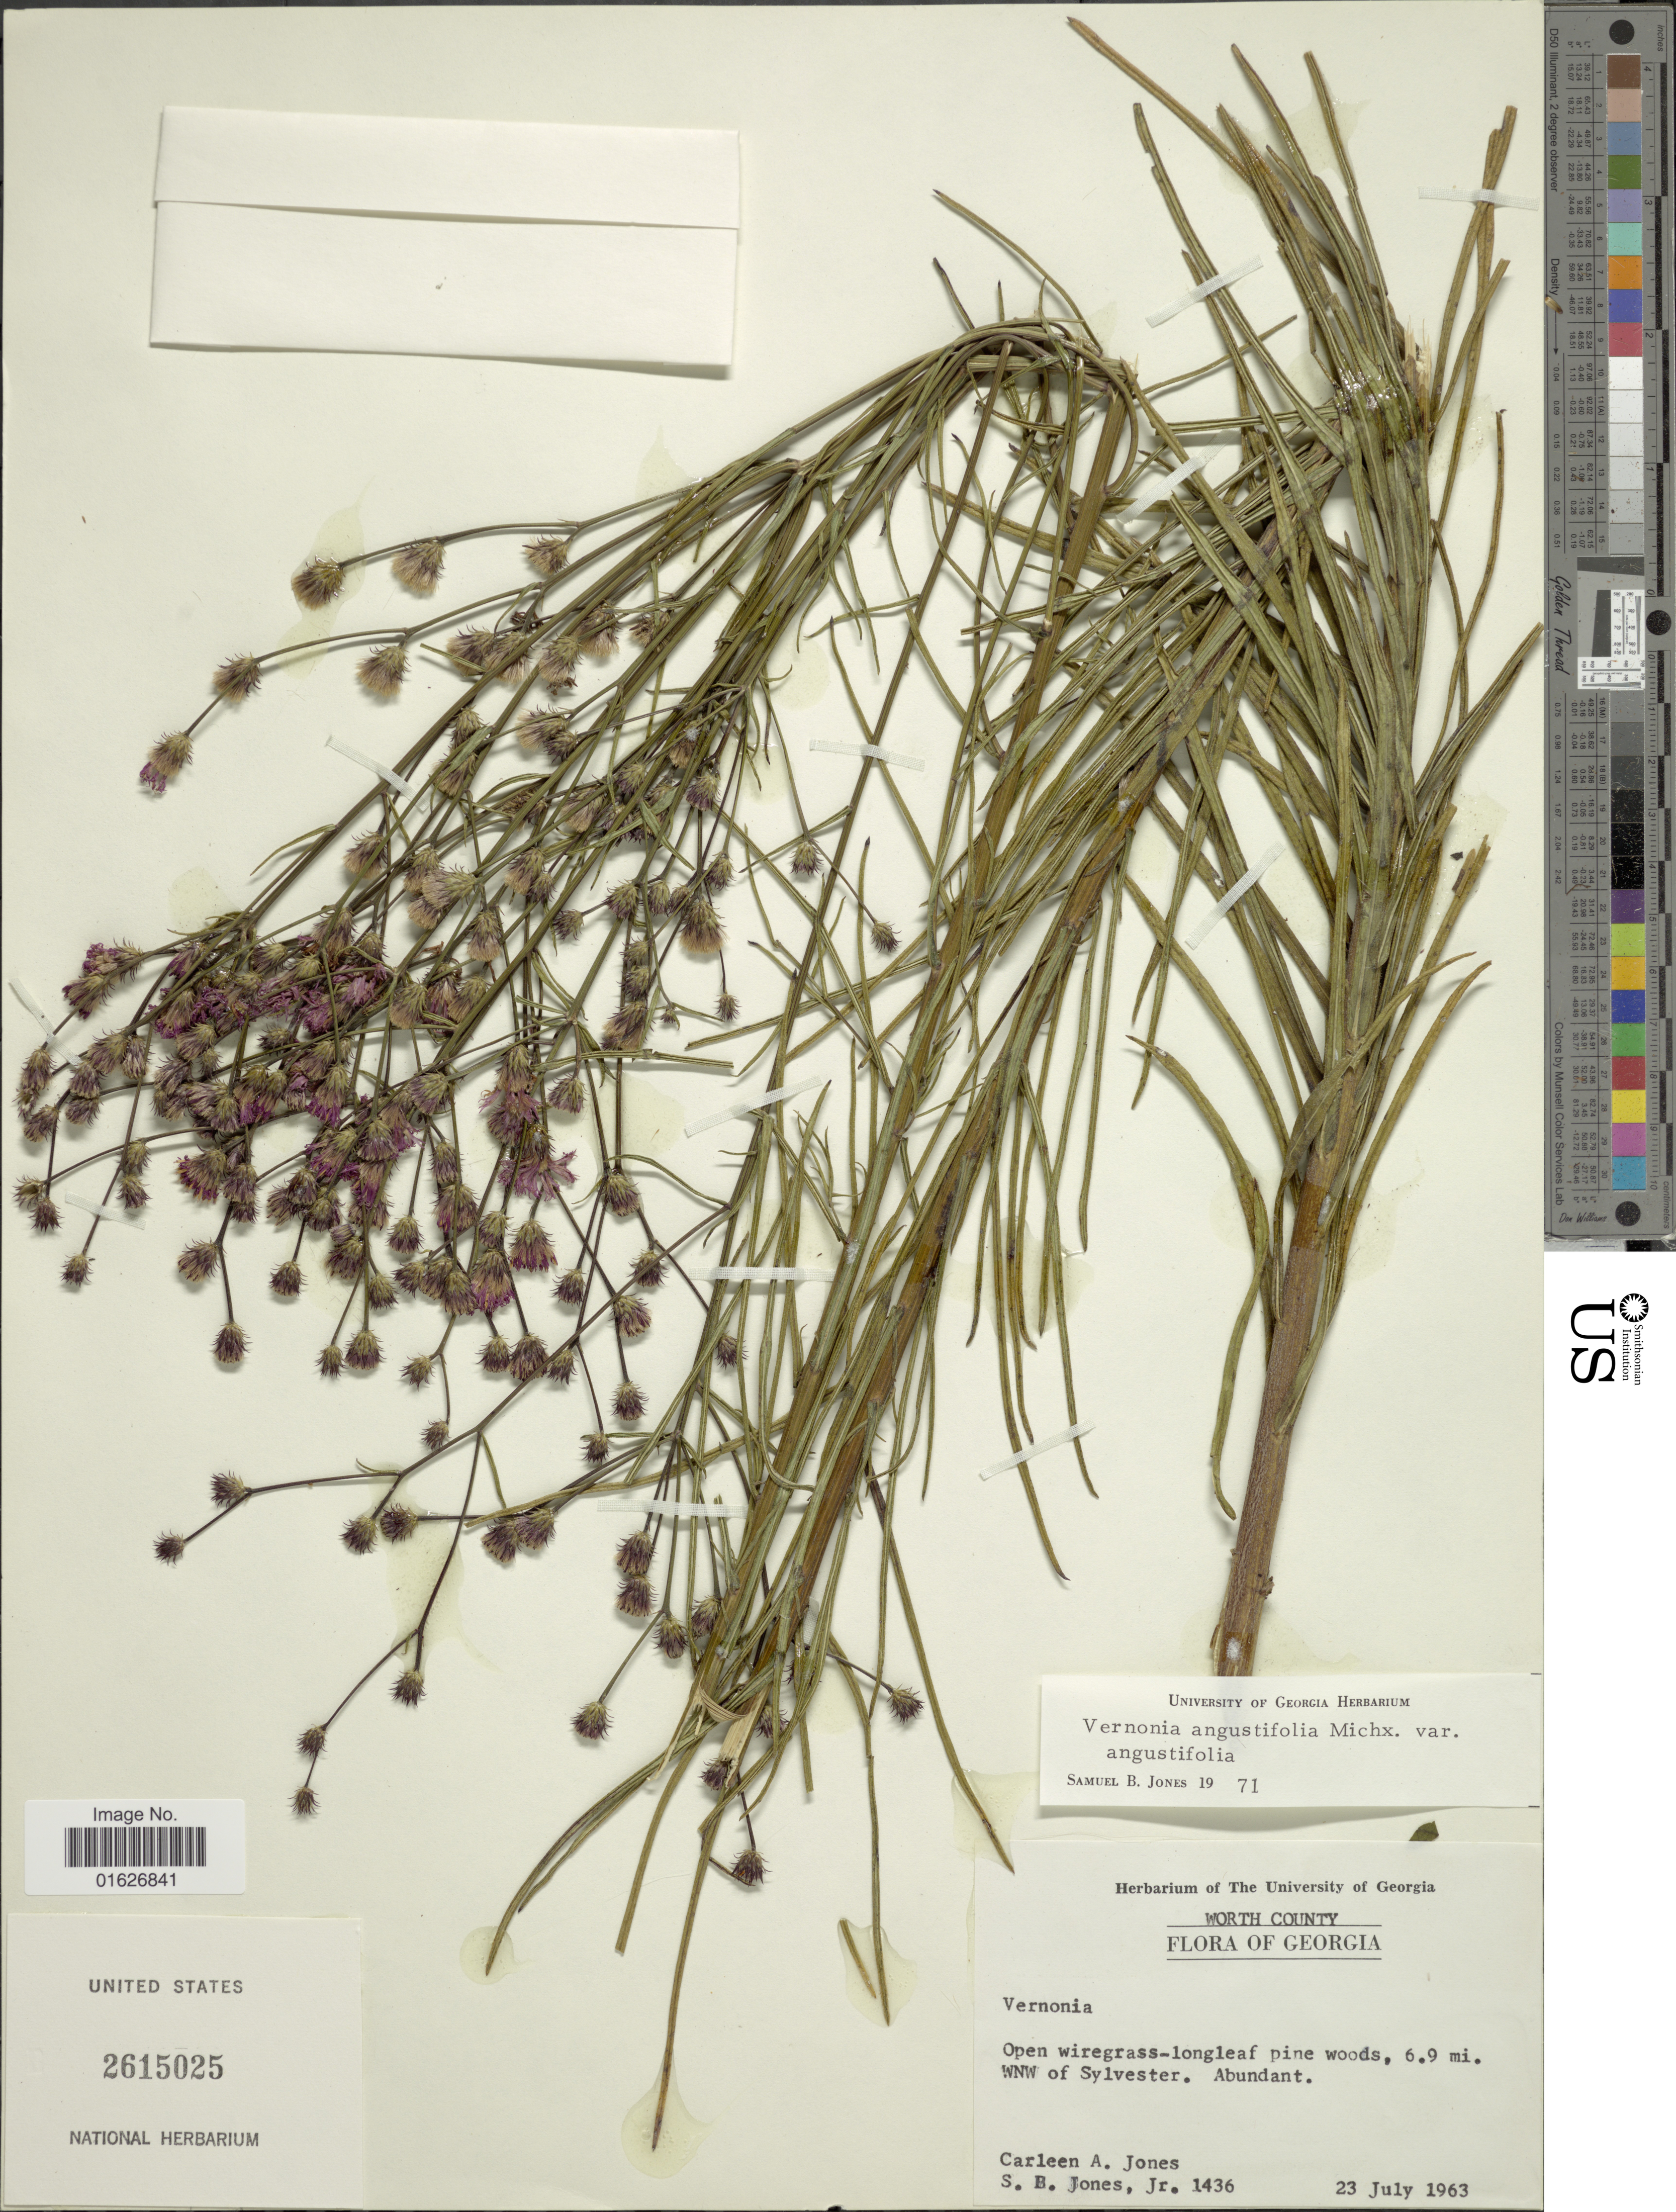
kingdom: Plantae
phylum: Tracheophyta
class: Magnoliopsida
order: Asterales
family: Asteraceae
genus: Vernonia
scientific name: Vernonia angustifolia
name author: Michx.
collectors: Carleen Jones & S. B. Jones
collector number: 1436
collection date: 1963-07-23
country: United States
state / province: Georgia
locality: Worth County, 6.9 mi. WNW of Sylvester.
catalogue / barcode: US 2615025